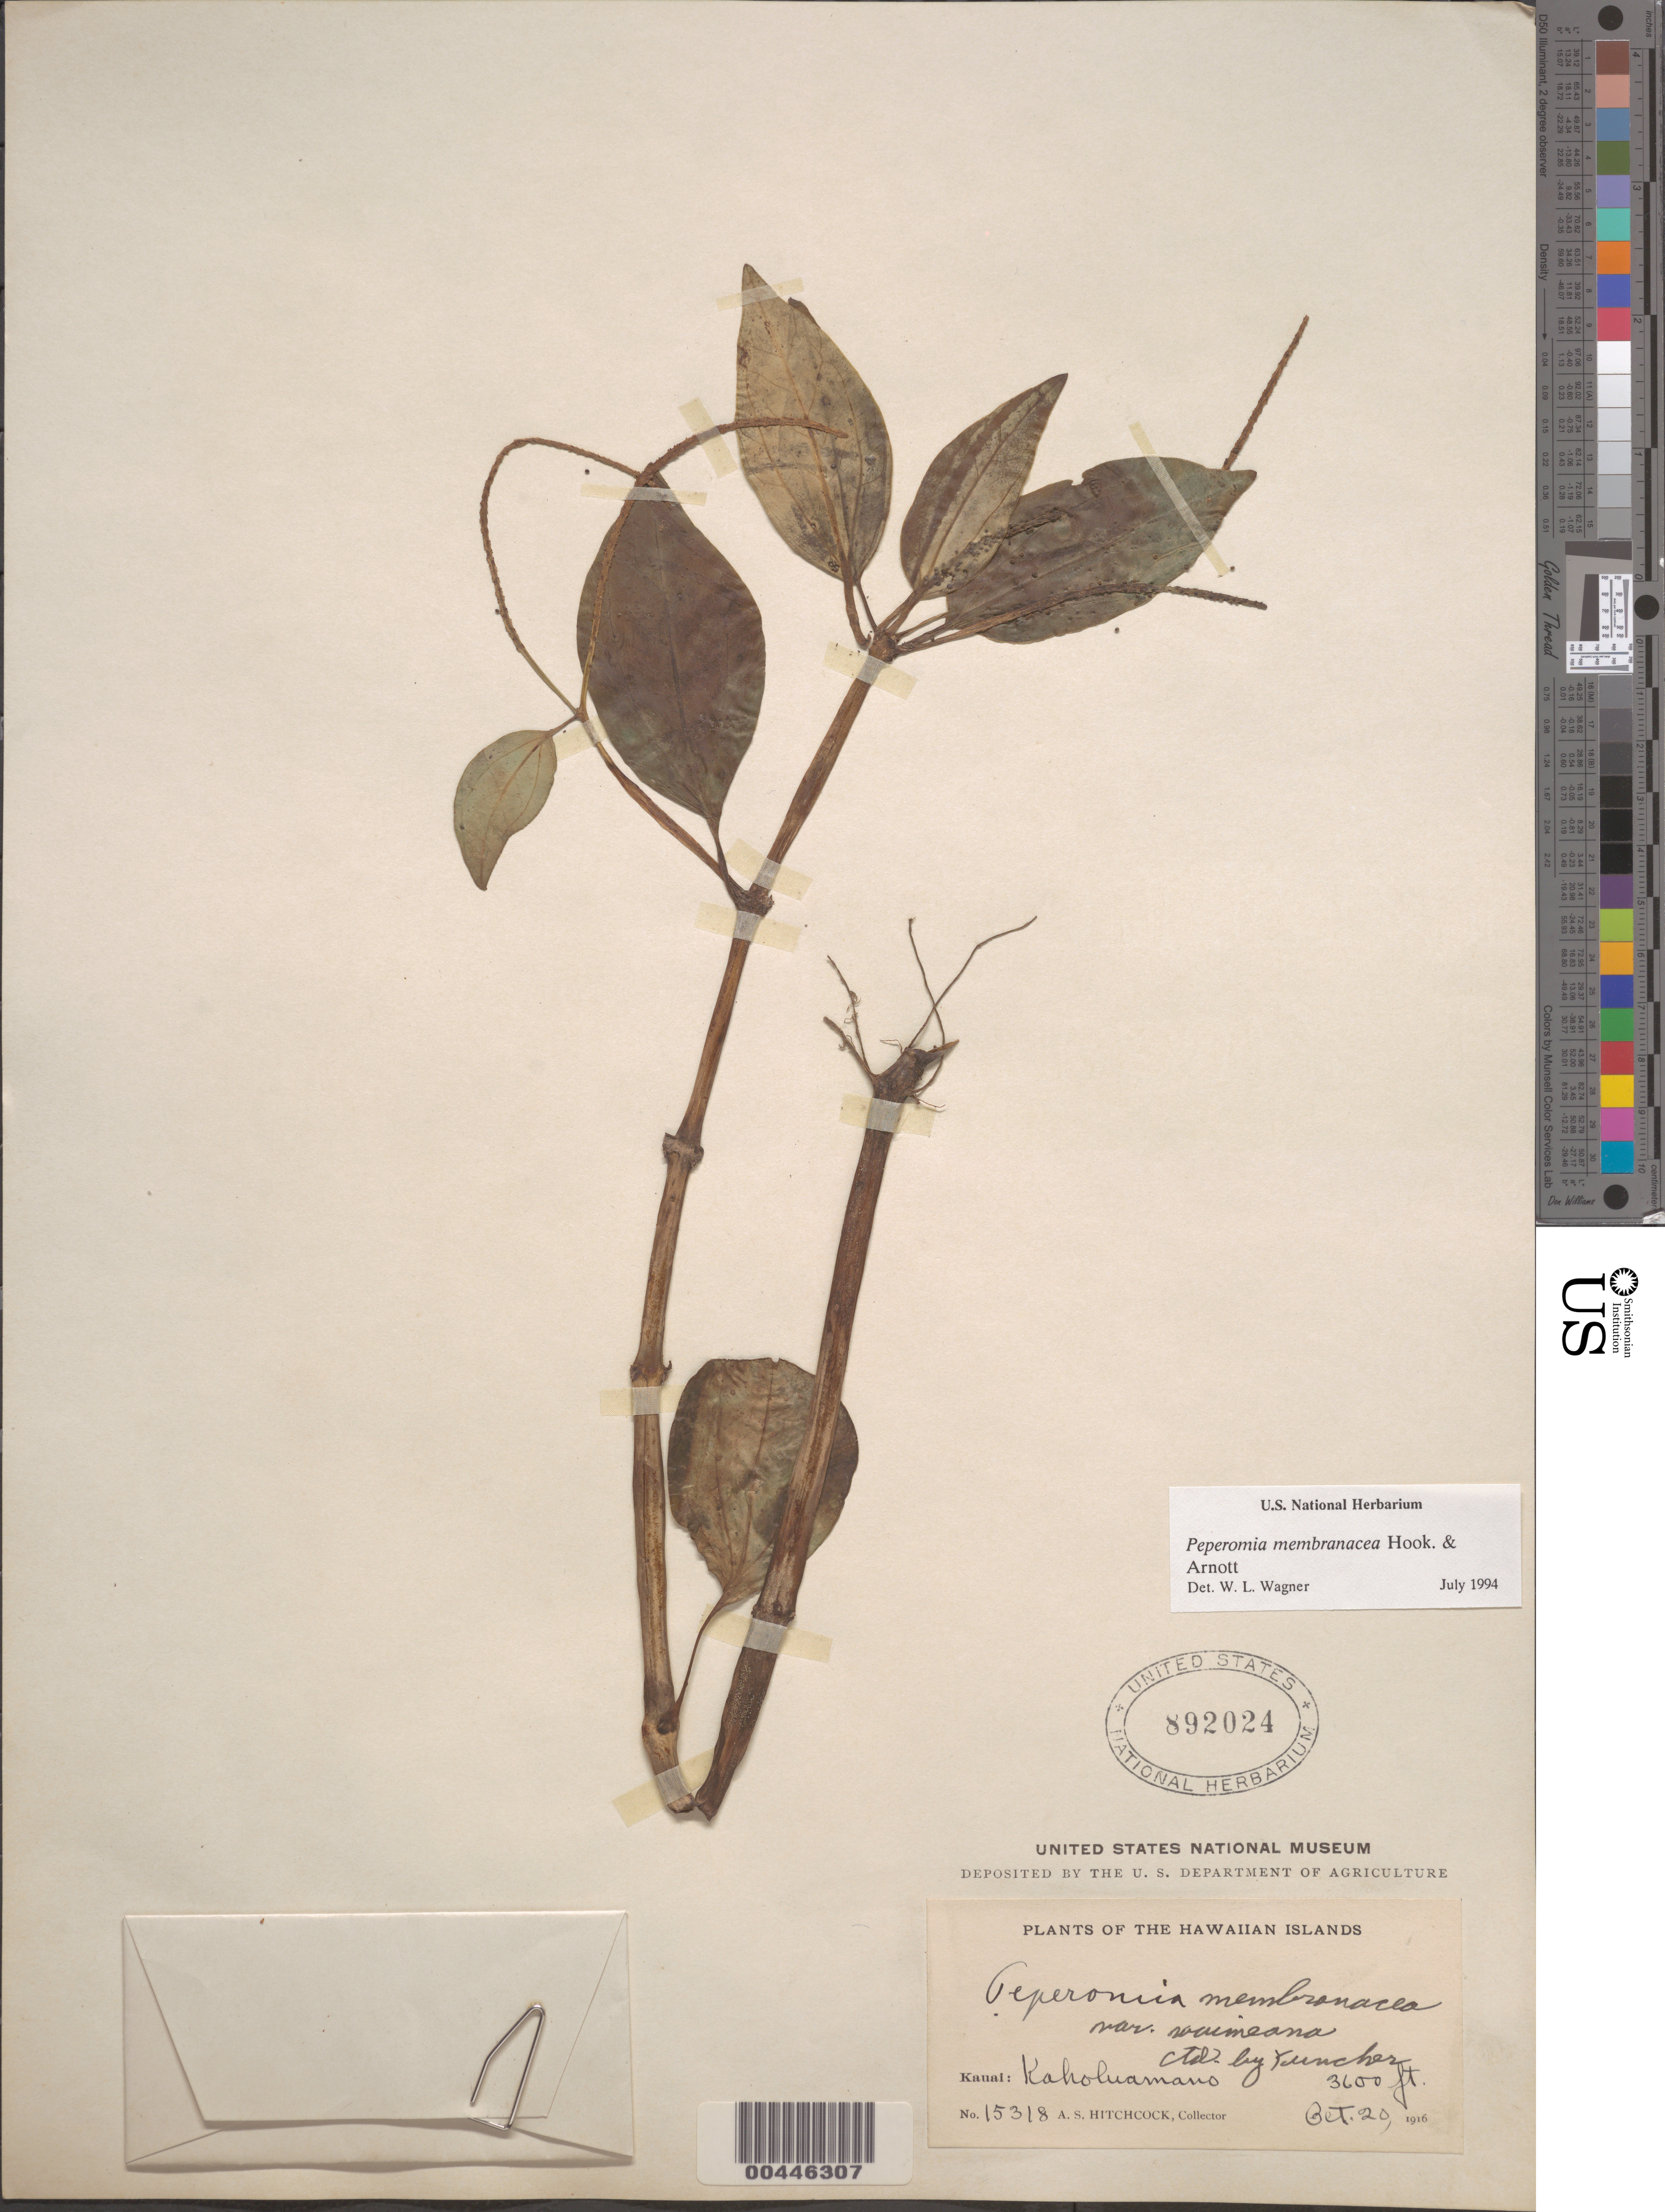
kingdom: Plantae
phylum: Tracheophyta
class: Magnoliopsida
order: Piperales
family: Piperaceae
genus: Peperomia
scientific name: Peperomia membranacea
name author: Hook. & Arn.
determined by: Wagner, W. L., (BOT), Smithsonian Institution - National Museum of Natural History (UNITED STATES)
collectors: A. S. Hitchcock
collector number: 15318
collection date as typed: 20 Oct 1916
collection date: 1916-10-20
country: United States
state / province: Hawaii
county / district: Kauai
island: Kaua'i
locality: Kaholuamano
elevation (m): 1097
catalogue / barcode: US 892024